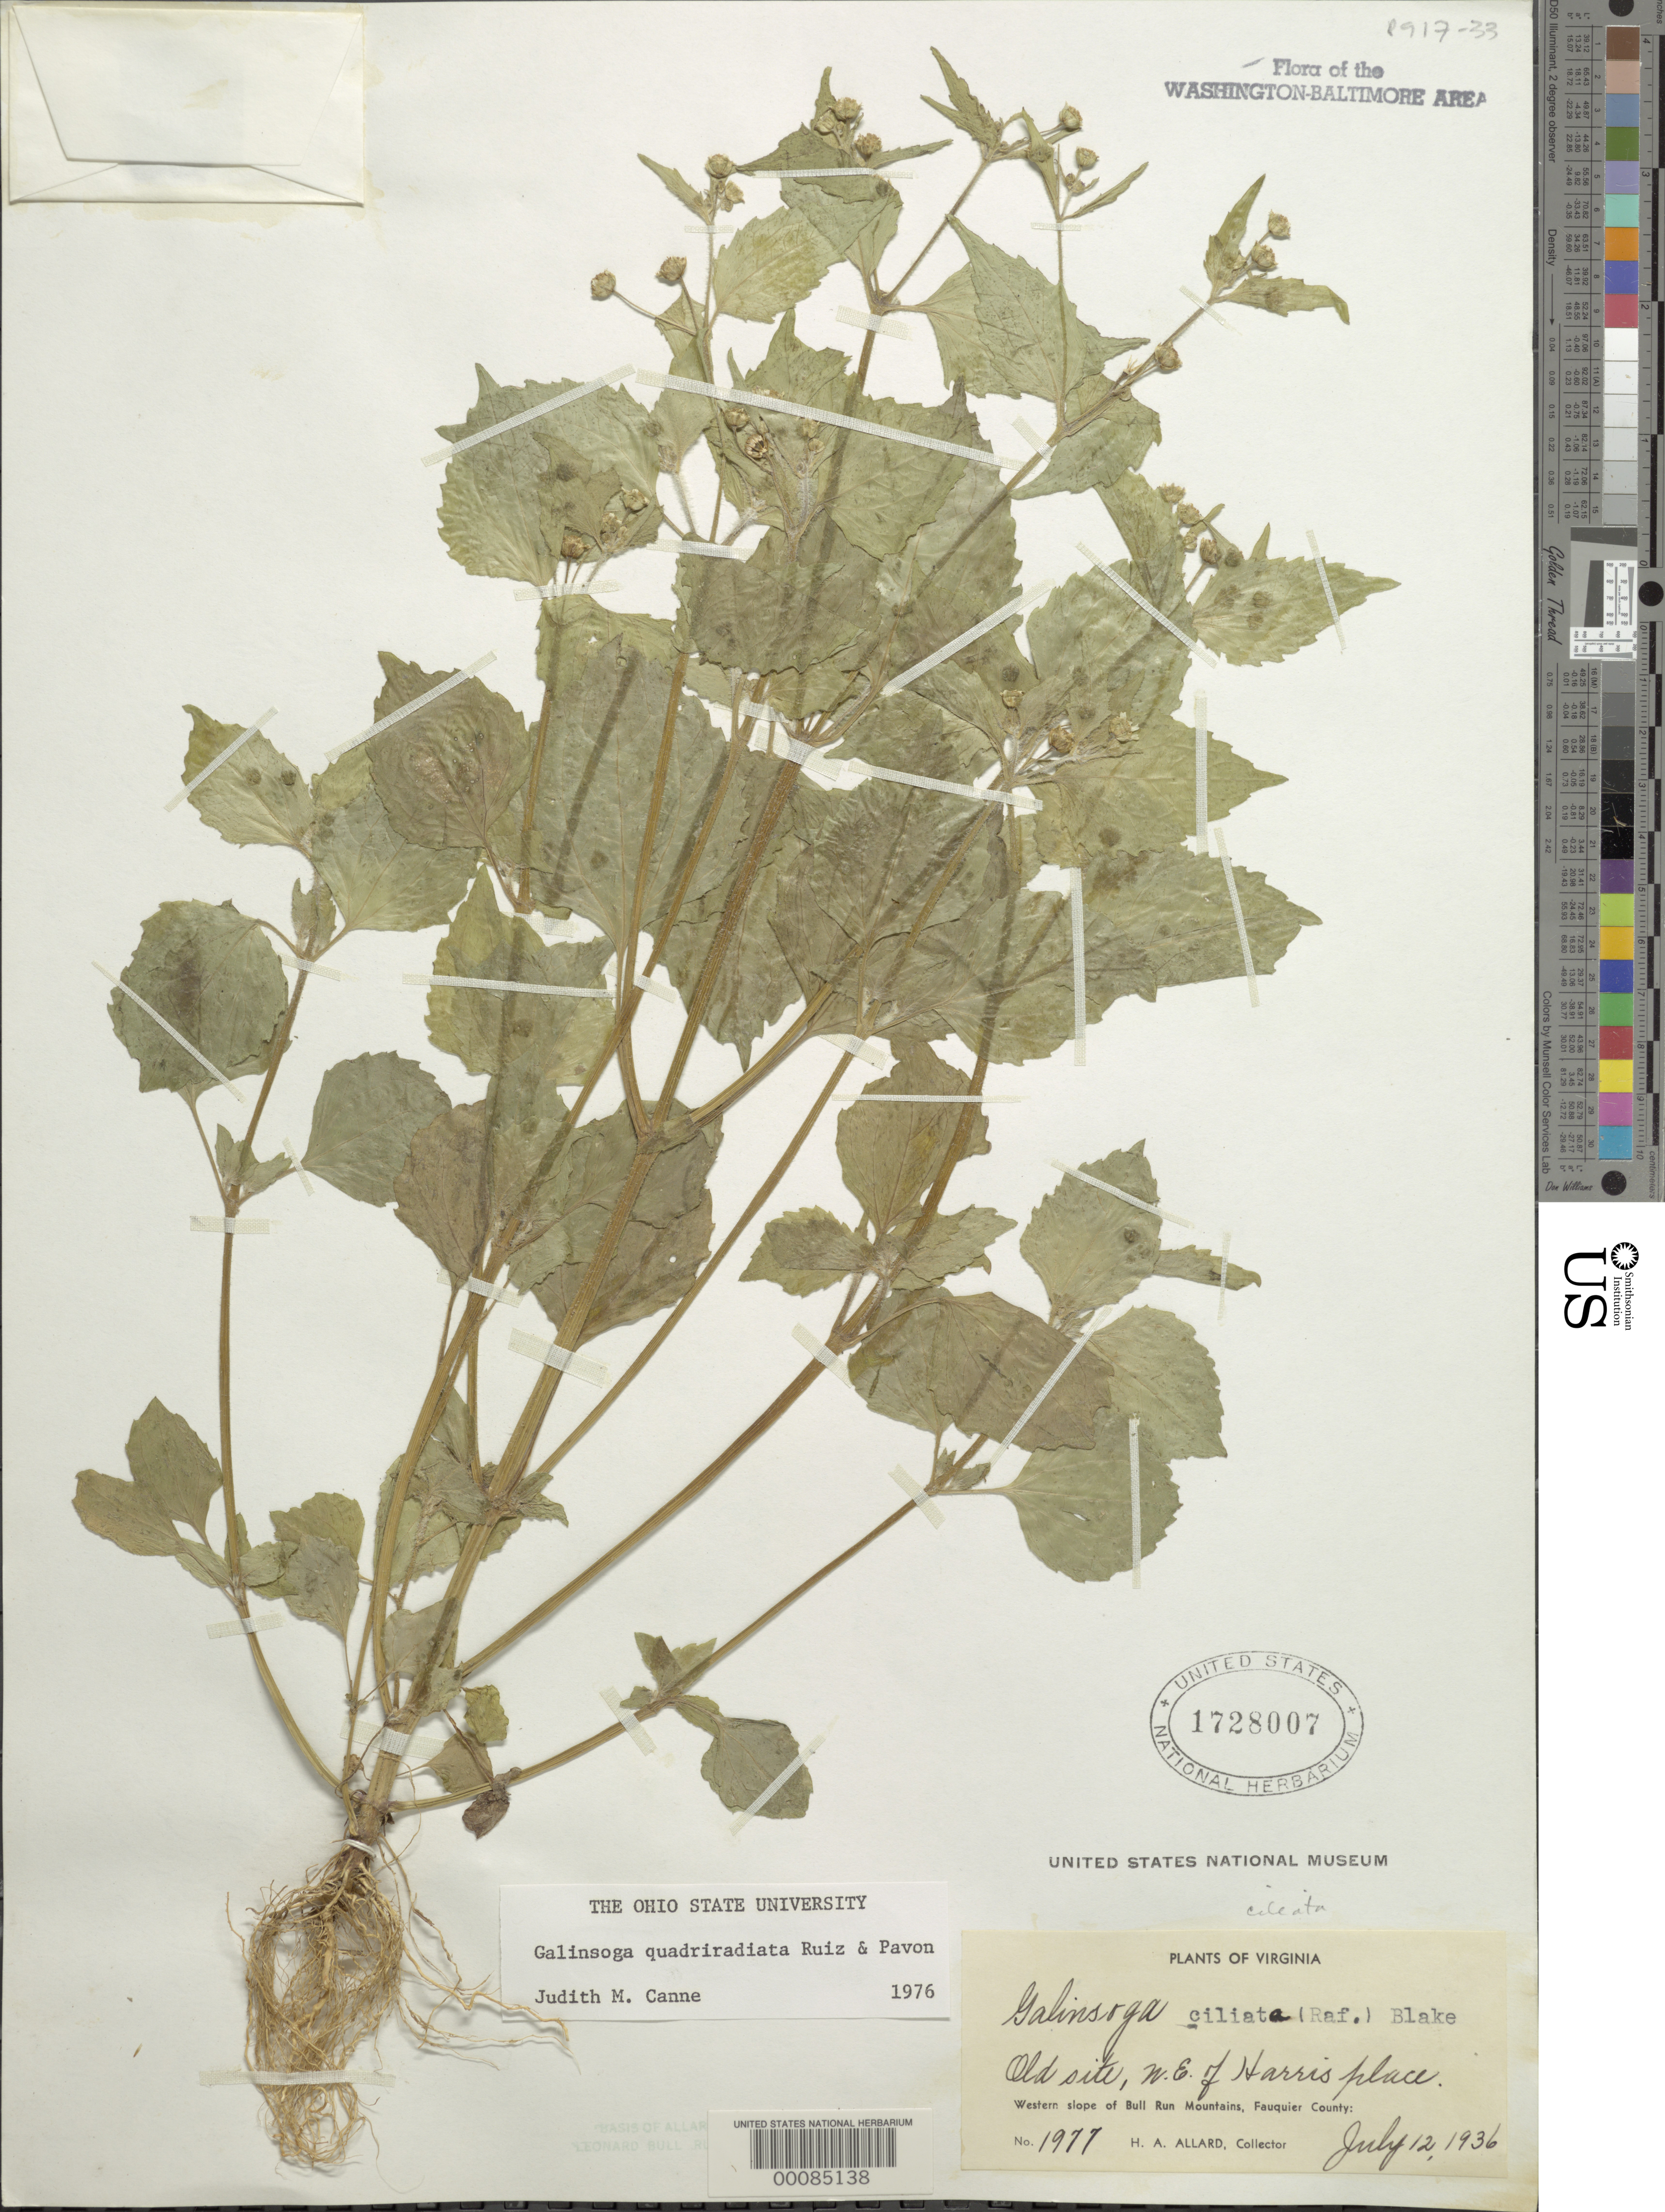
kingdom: Plantae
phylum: Tracheophyta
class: Magnoliopsida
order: Asterales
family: Asteraceae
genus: Galinsoga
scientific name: Galinsoga quadriradiata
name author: Ruiz & Pav.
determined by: Canne-Hilliker, J. M.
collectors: H. A. Allard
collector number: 1977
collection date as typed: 12 Jul 1936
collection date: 1936-07-12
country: United States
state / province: Virginia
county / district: Fauquier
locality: NE of Harris place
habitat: Old site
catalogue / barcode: US 1728007